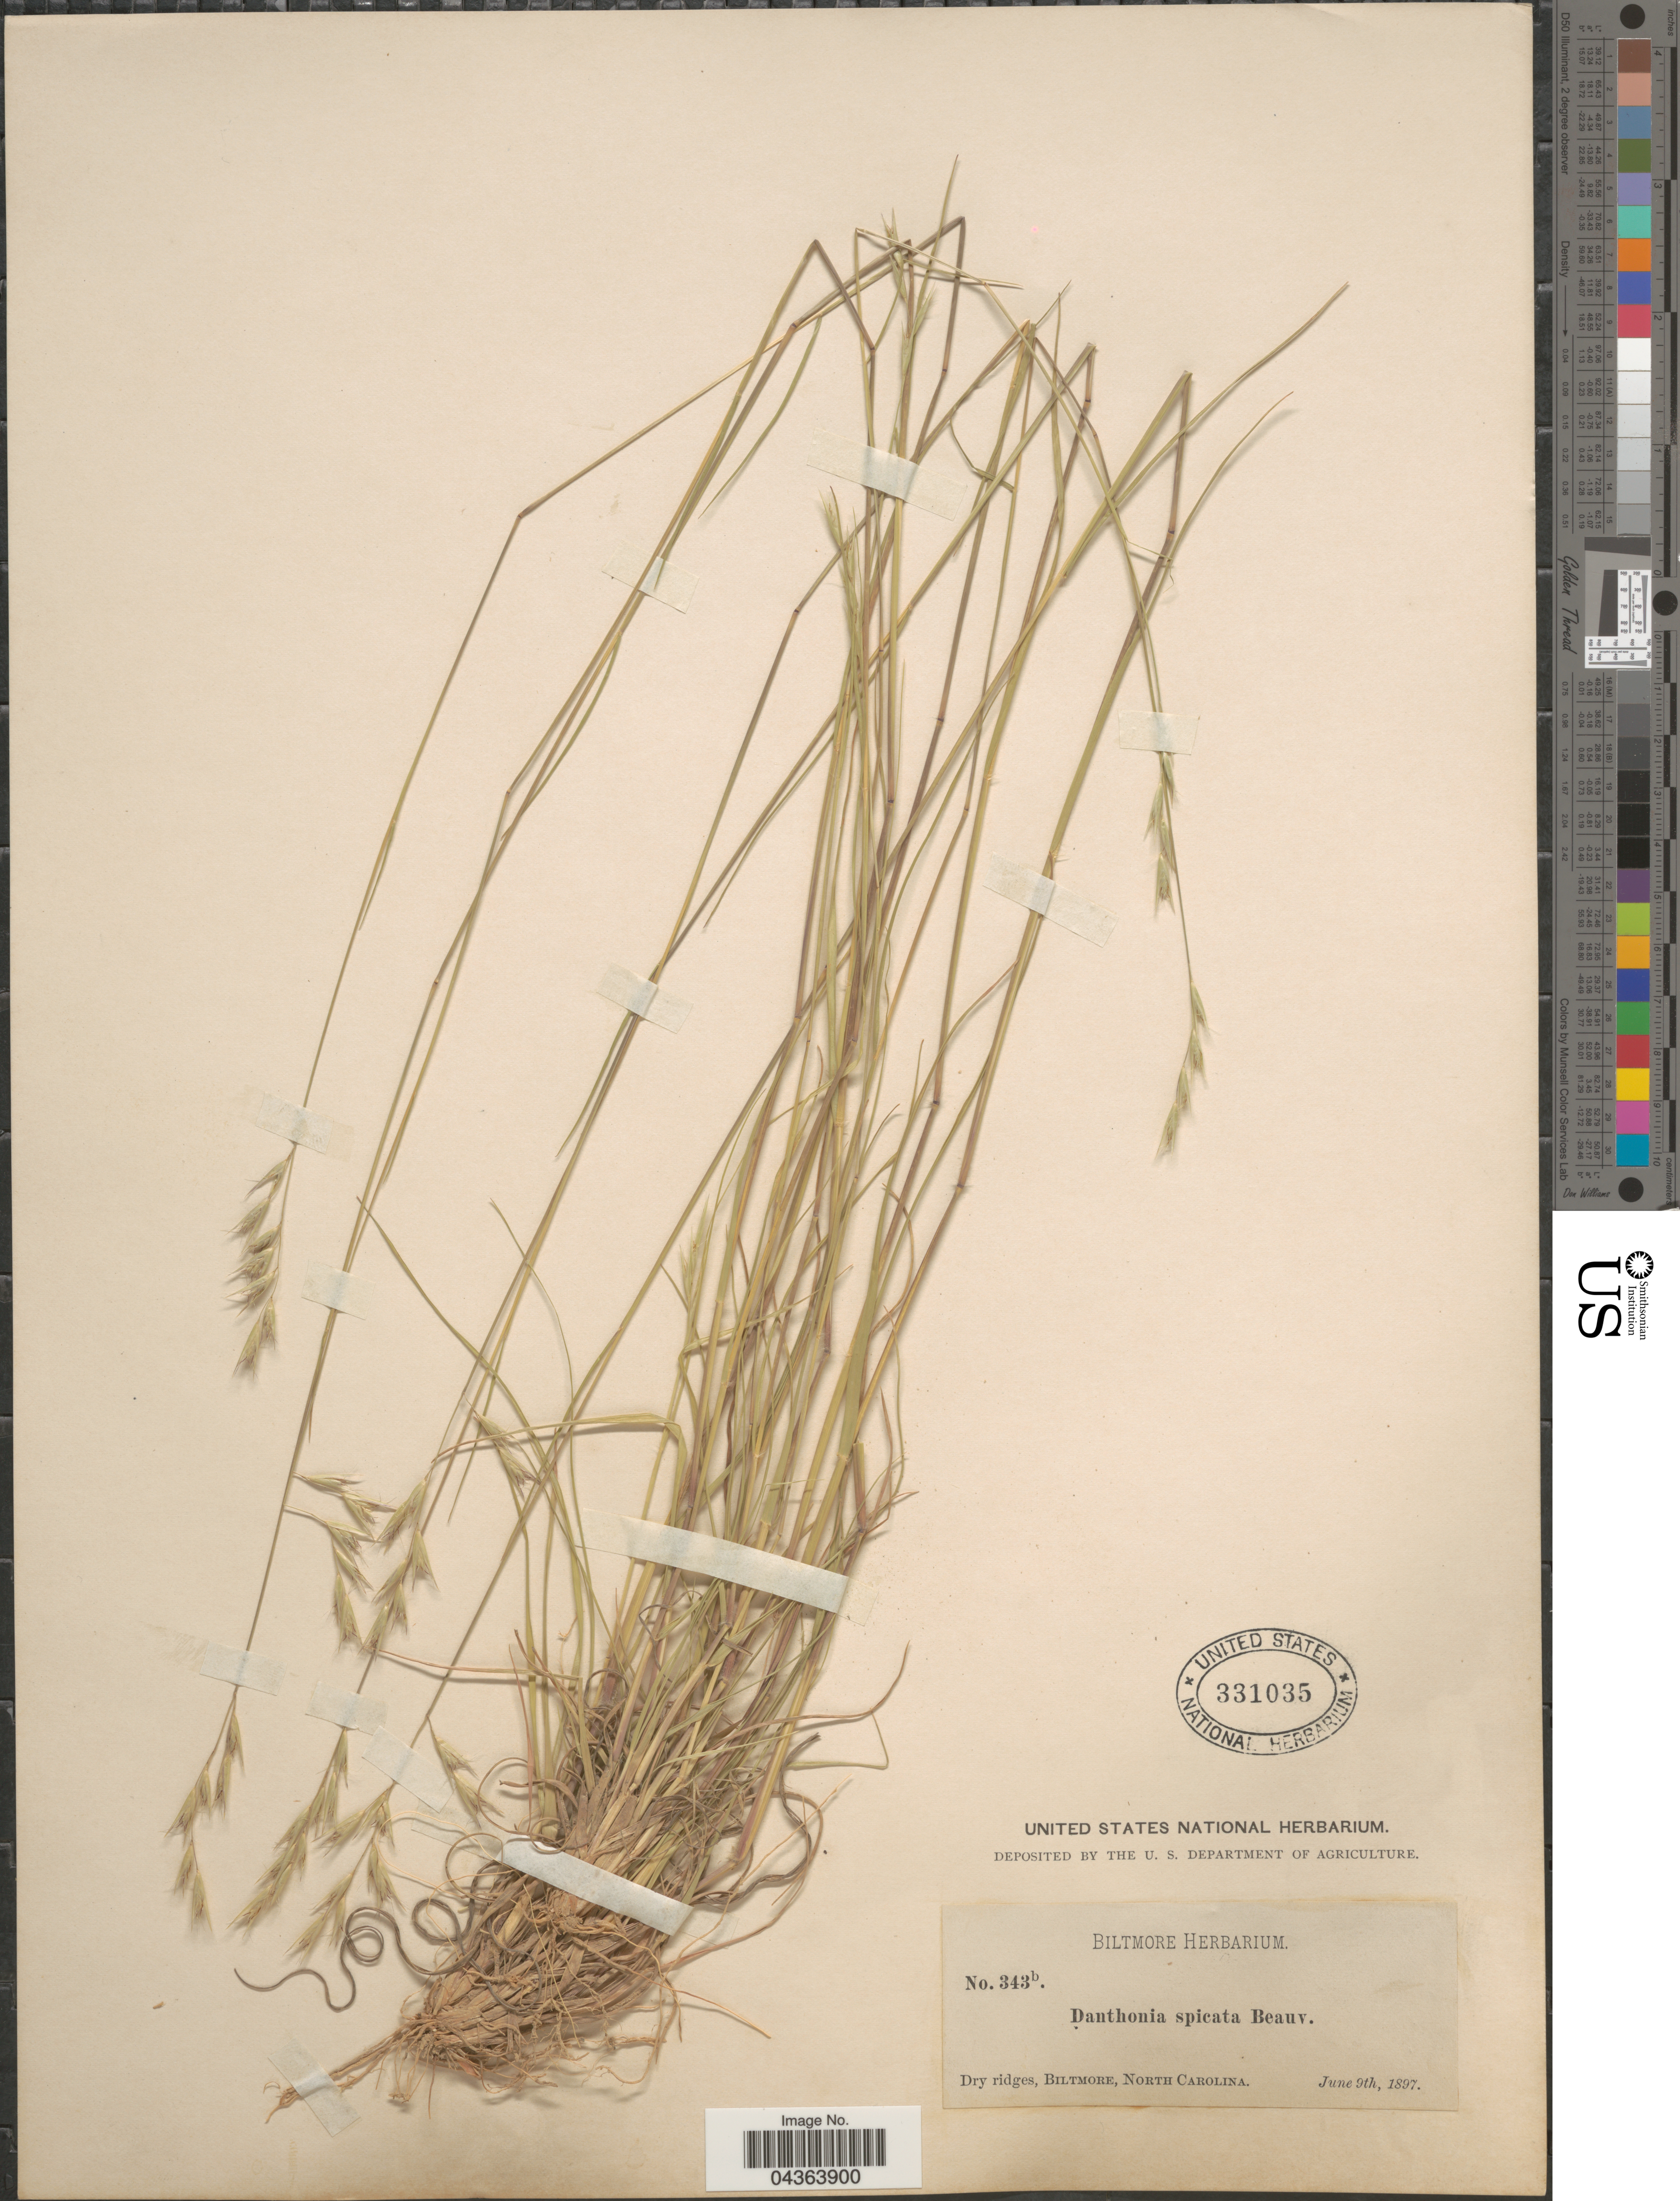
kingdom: Plantae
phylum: Tracheophyta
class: Liliopsida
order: Poales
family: Poaceae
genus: Danthonia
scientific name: Danthonia spicata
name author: (L.) P. Beauv. ex Roem. & Schult.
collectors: ex herb. Biltmore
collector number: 343b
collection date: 1897-06-09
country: United States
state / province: North Carolina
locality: Dry ridges, Biltmore.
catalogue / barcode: US 331035